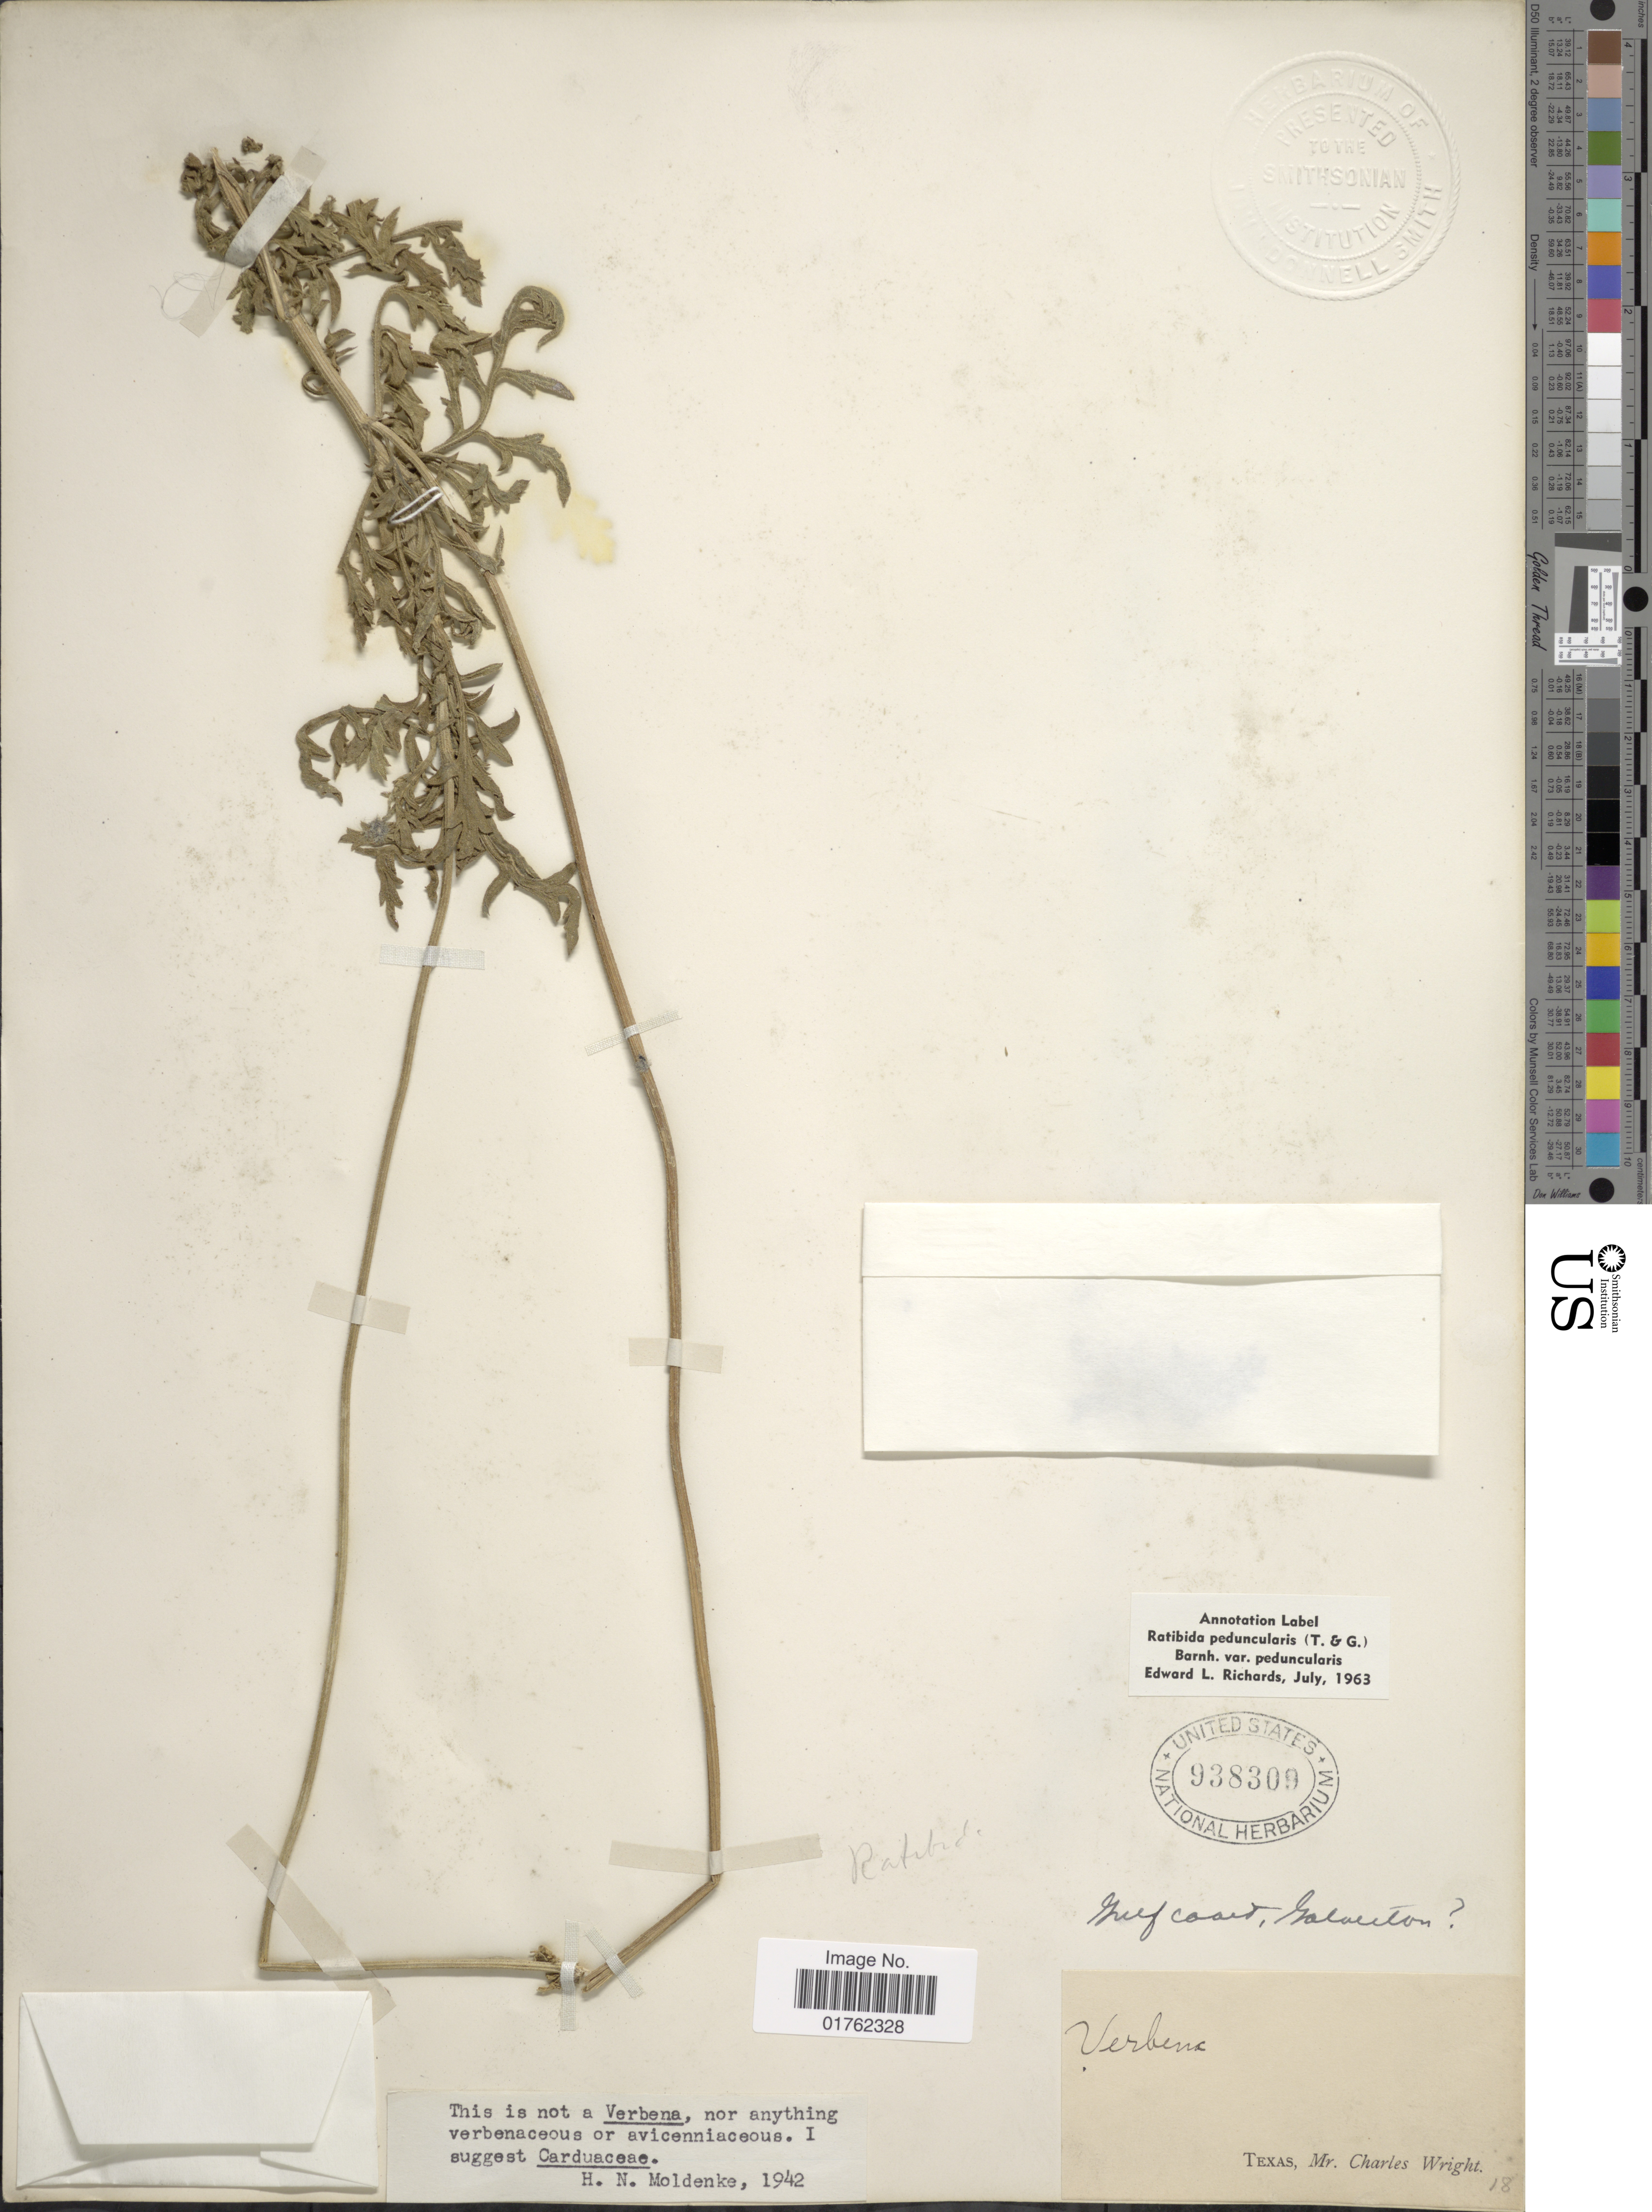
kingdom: Plantae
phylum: Tracheophyta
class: Magnoliopsida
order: Asterales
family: Asteraceae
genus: Ratibida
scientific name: Ratibida peduncularis var. picta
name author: (A. Gray)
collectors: C. Wright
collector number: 18?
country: United States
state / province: Texas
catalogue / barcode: US 938309